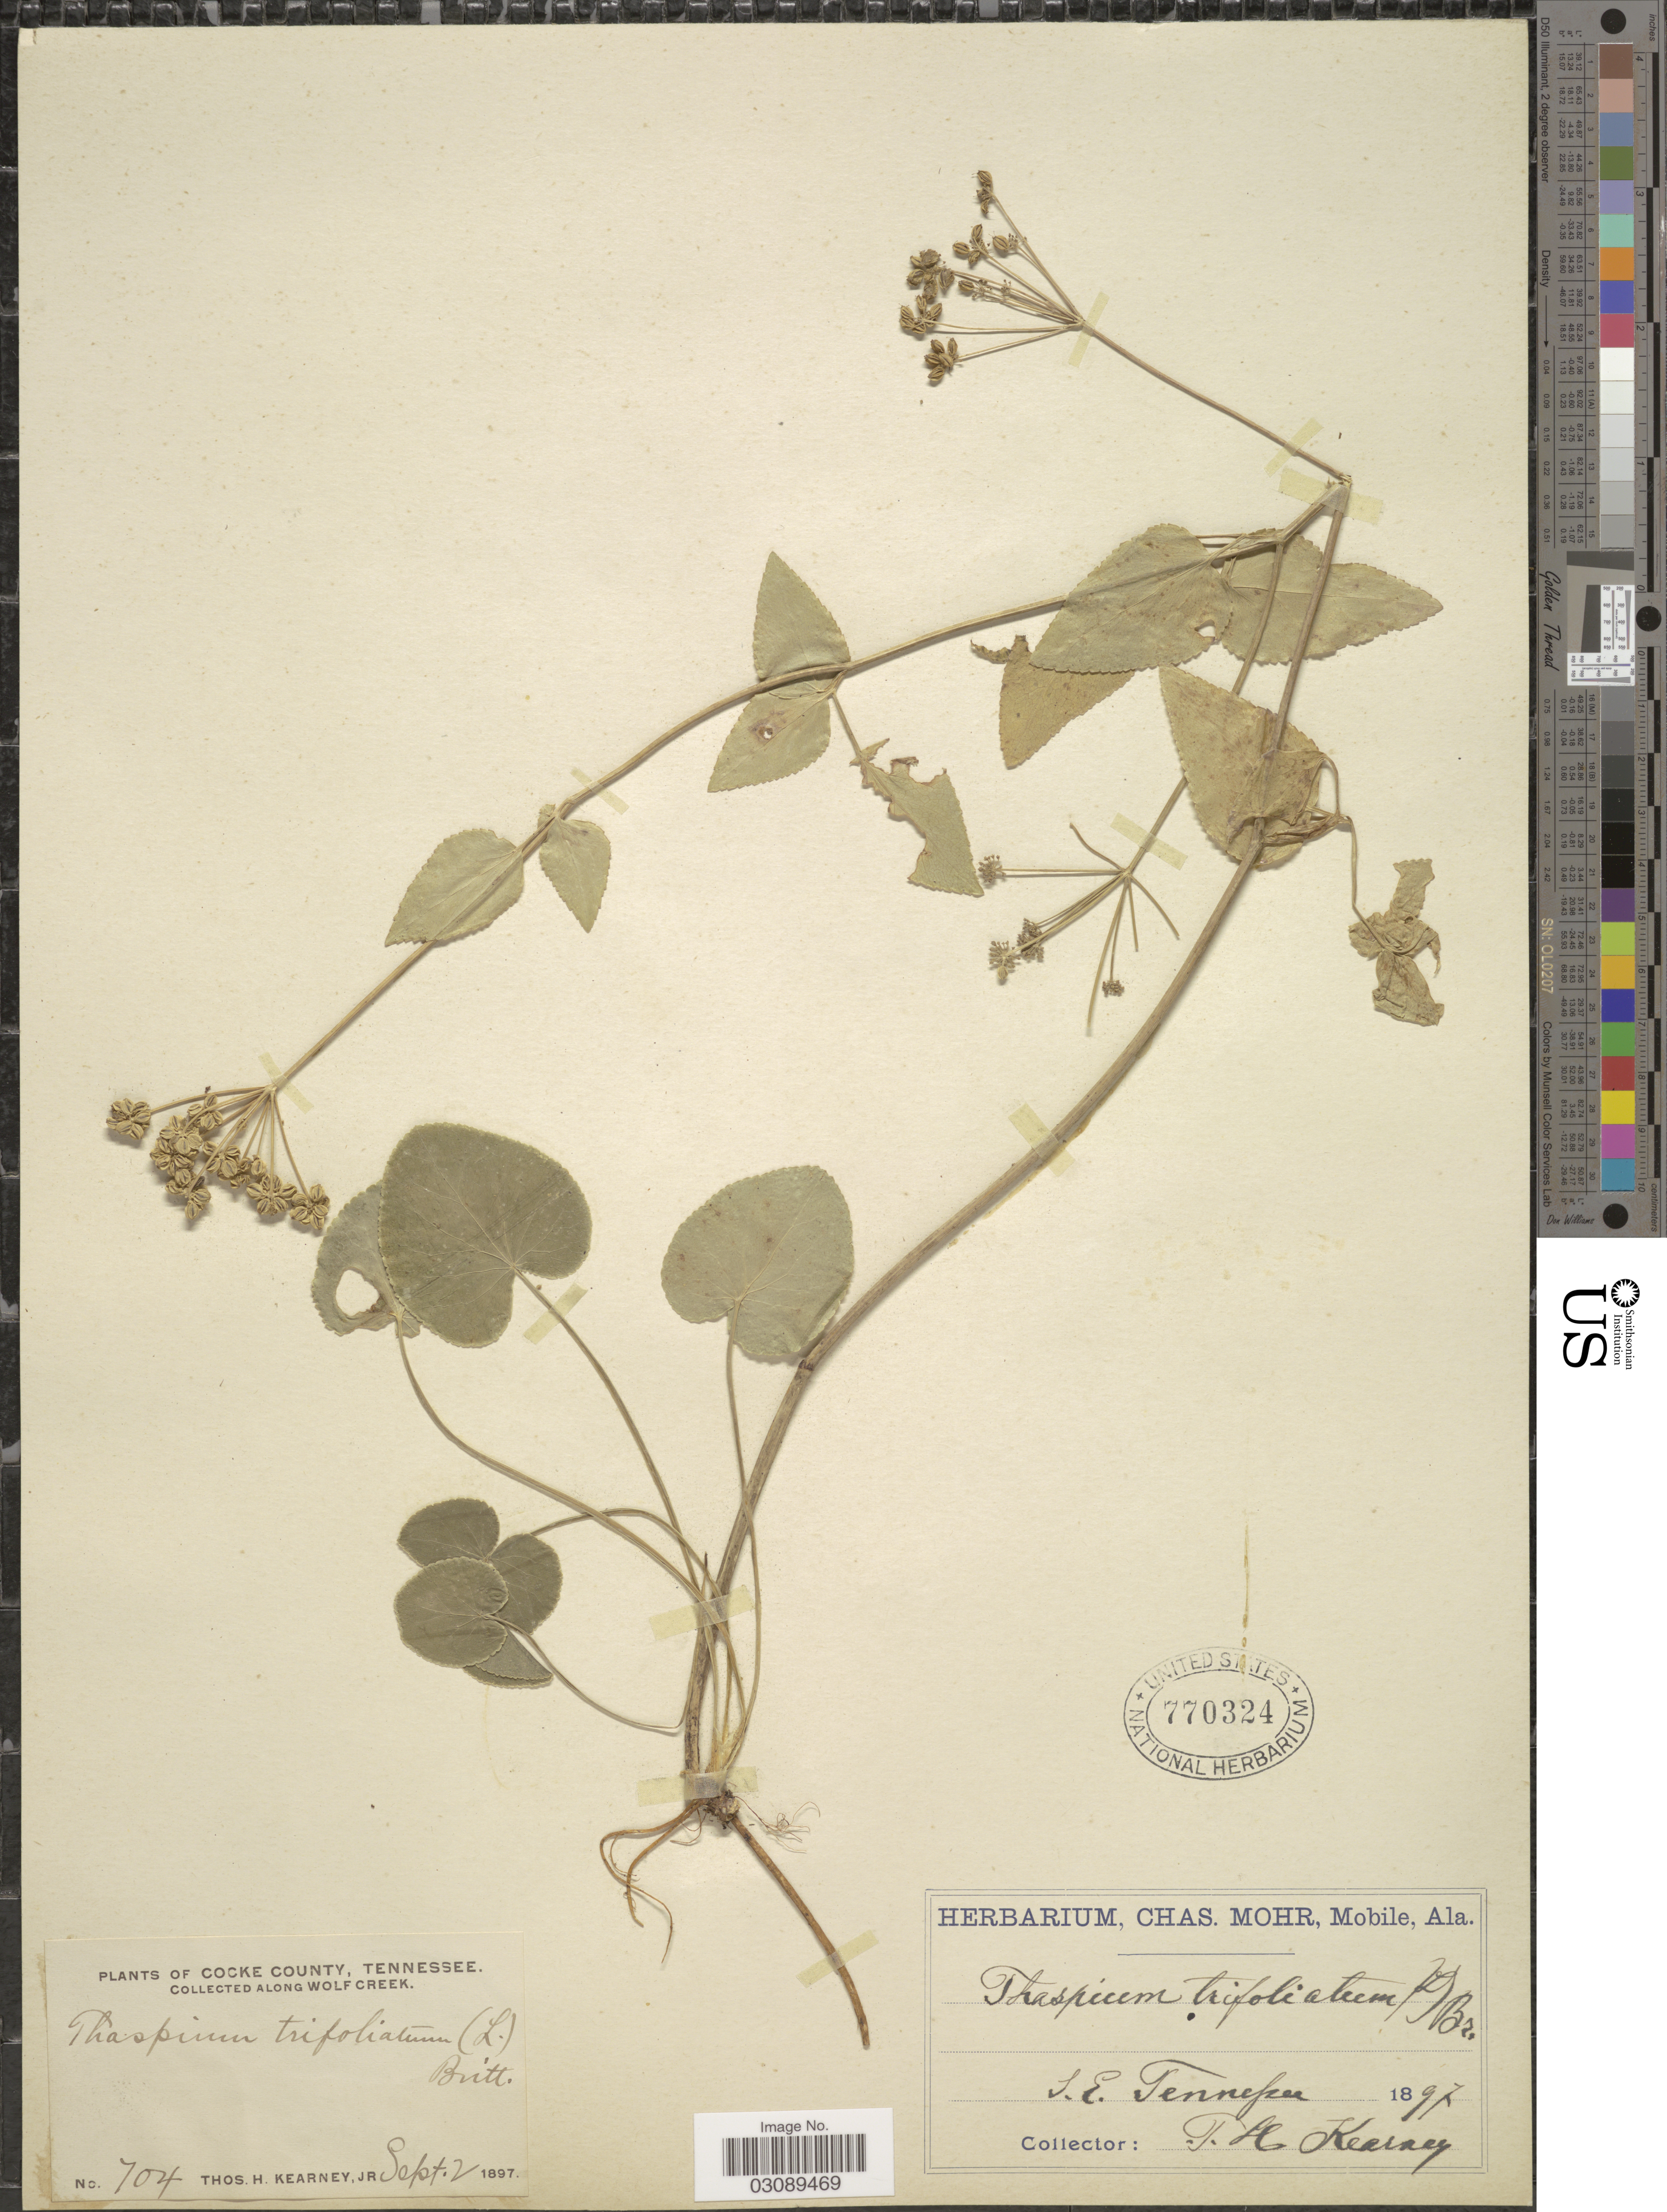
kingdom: Plantae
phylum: Tracheophyta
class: Magnoliopsida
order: Apiales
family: Apiaceae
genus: Thaspium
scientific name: Thaspium aureum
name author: (L.) Nutt.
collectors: T. H. Kearney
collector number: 704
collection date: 1897-09-02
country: United States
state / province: Tennessee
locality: Cocke County. Along Wolf Creek. S. E. Tennessee.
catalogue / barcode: US 770324